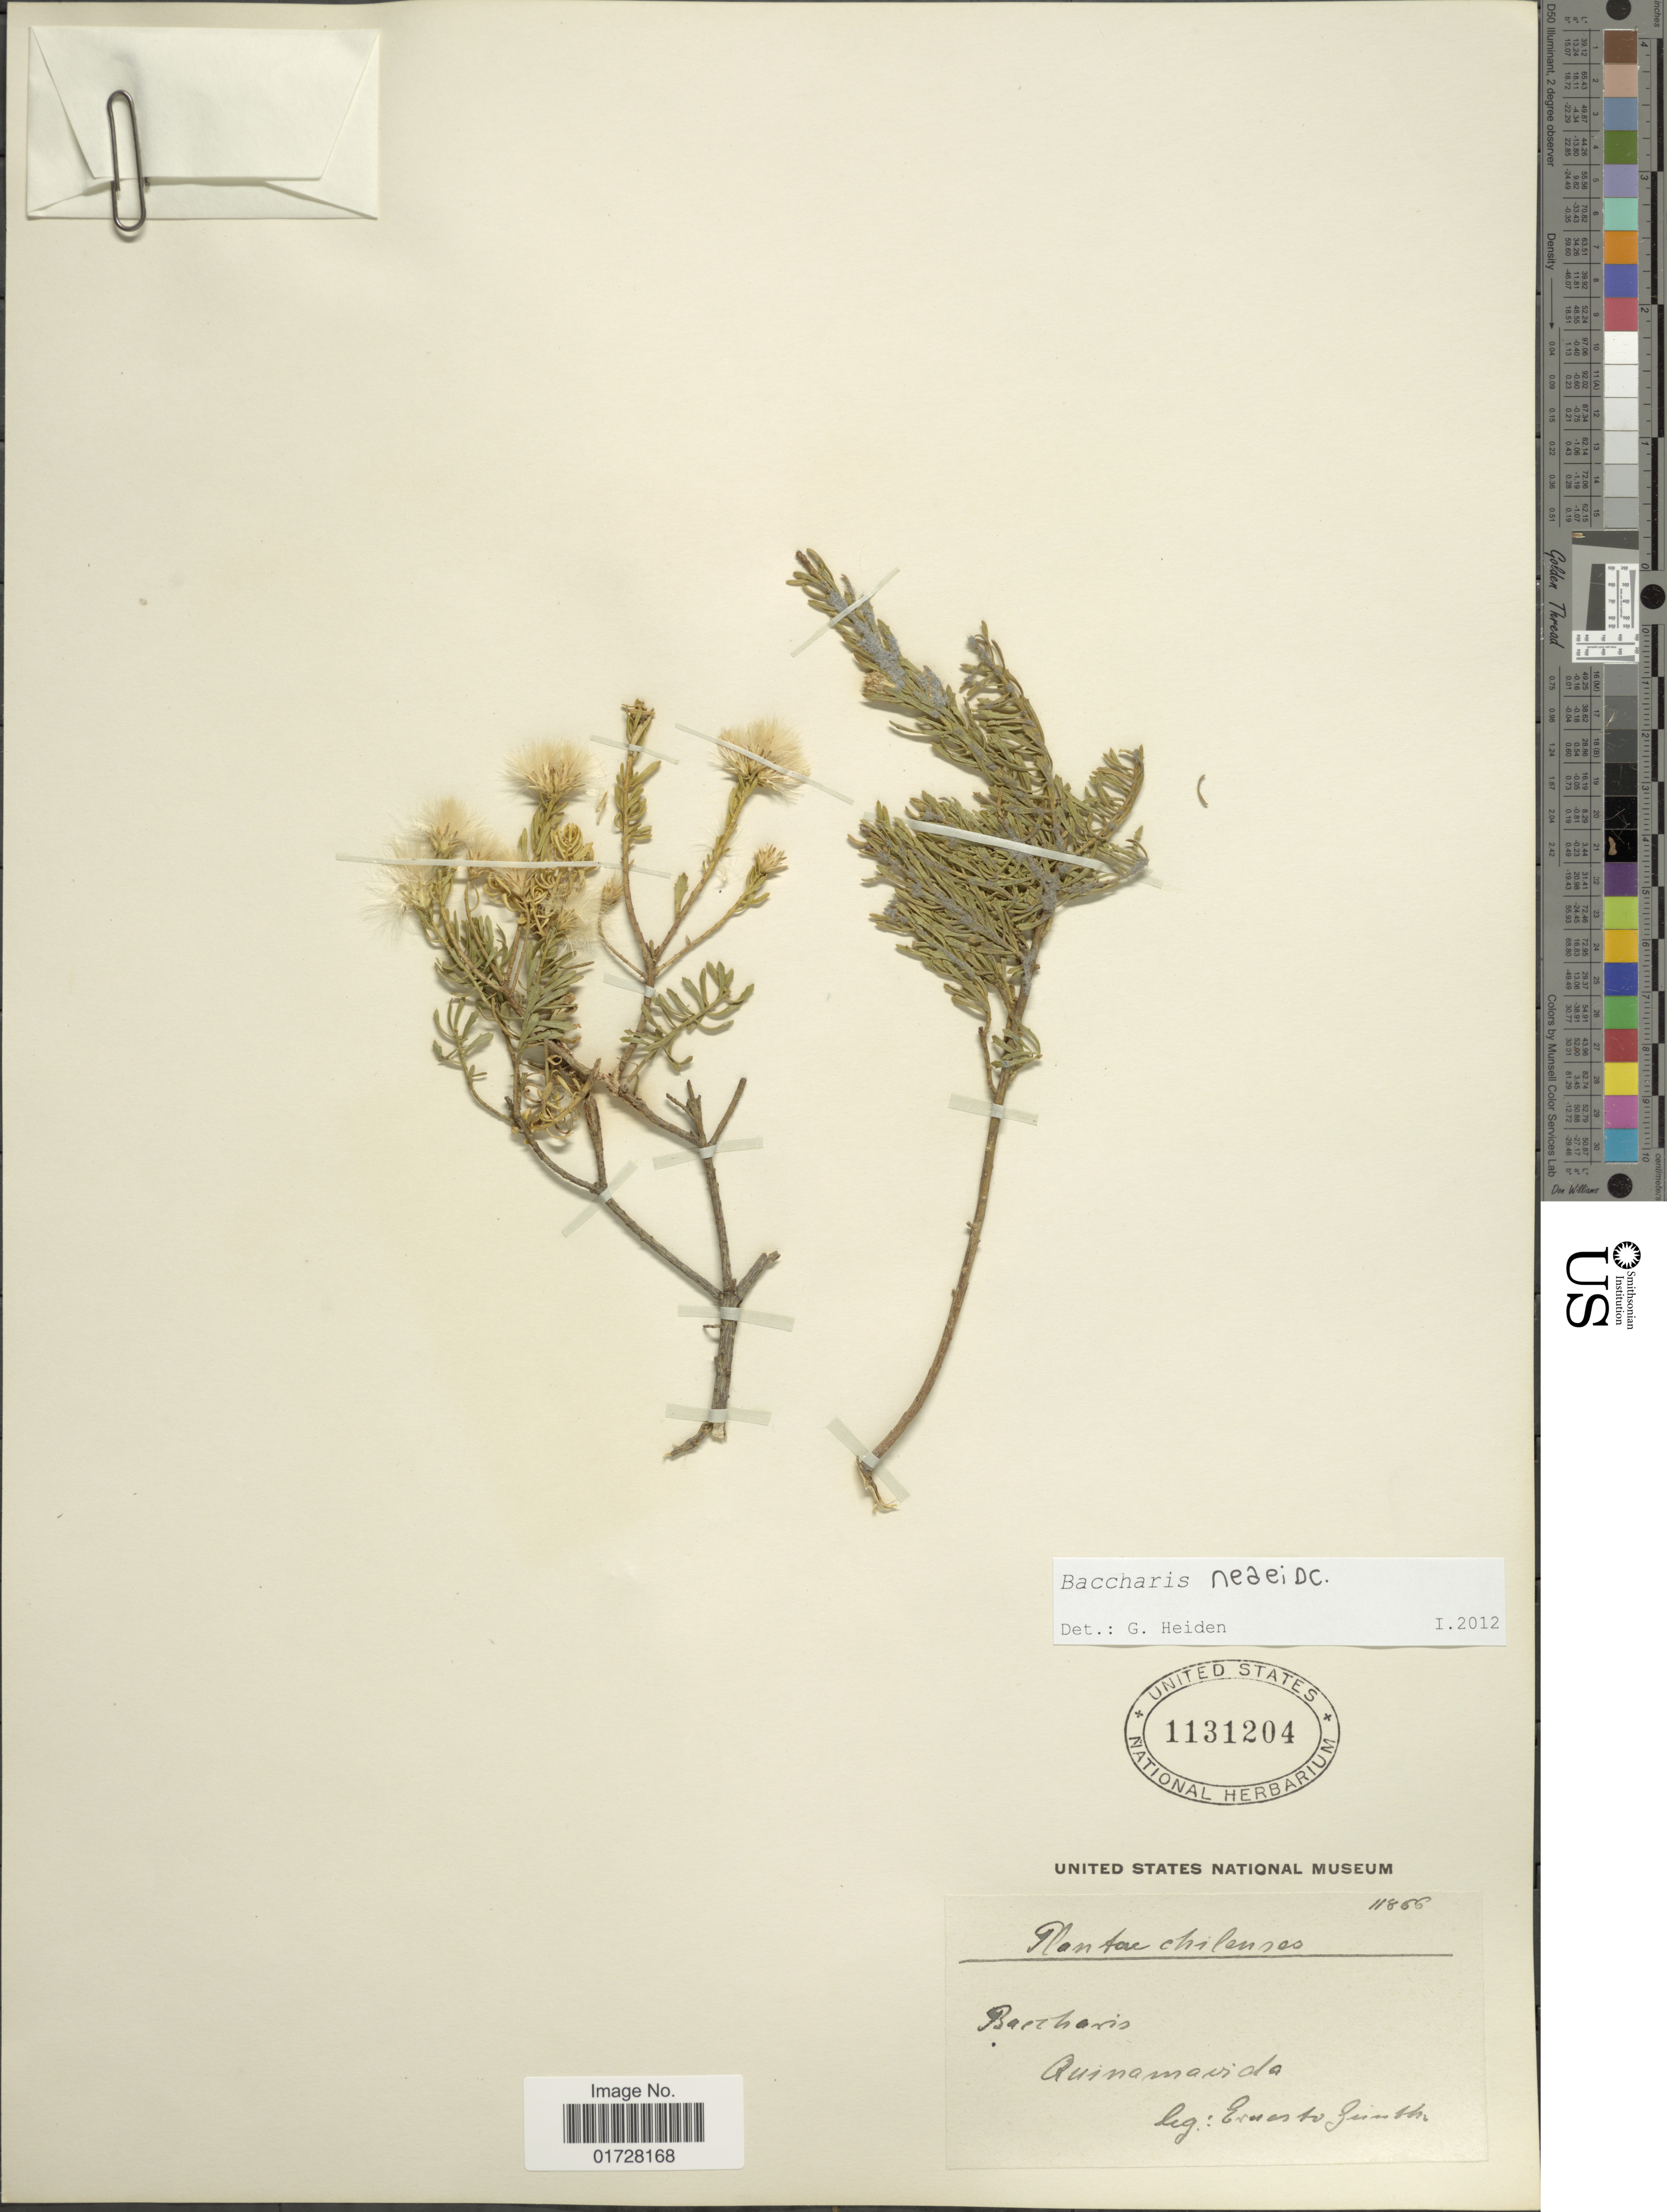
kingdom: Plantae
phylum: Tracheophyta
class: Magnoliopsida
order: Asterales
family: Asteraceae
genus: Baccharis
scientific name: Baccharis neaei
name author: DC.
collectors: E. Gunther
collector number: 11866*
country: Chile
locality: Quinamavida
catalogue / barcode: US 1131204